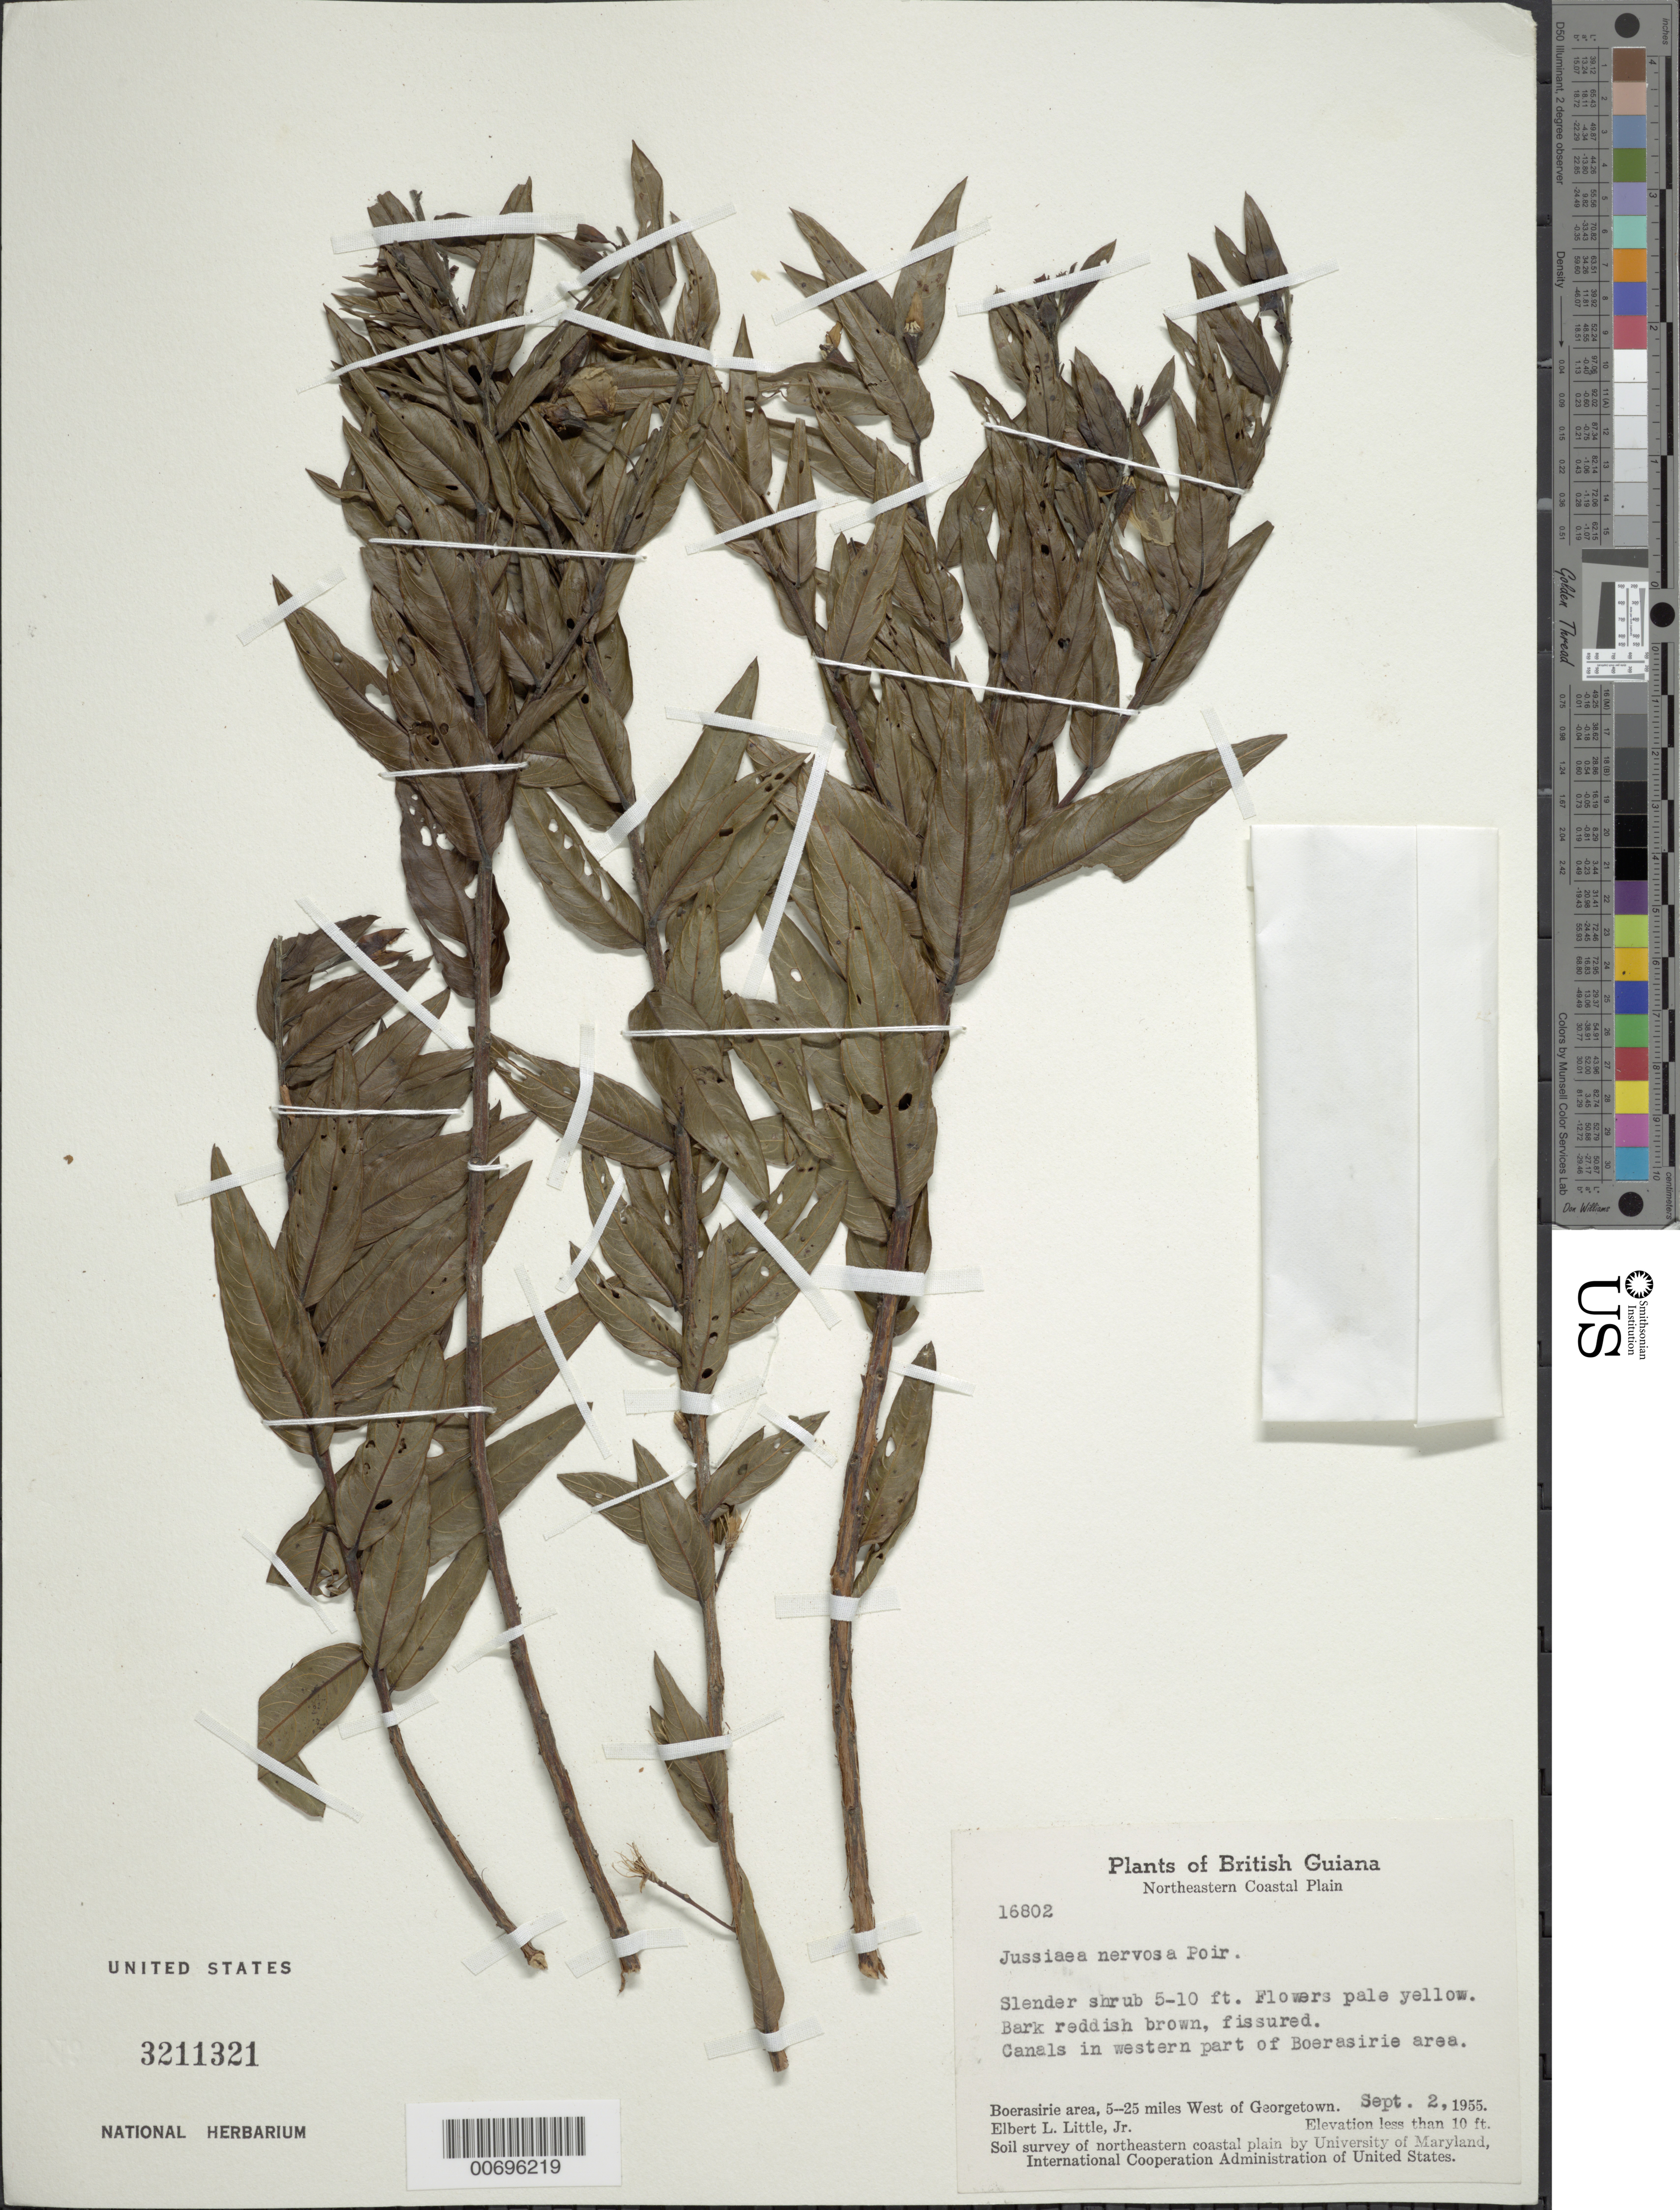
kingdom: Plantae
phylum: Tracheophyta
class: Magnoliopsida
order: Myrtales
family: Onagraceae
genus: Ludwigia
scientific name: Ludwigia nervosa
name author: (Poir.) H. Hara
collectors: E. L. Little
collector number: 16802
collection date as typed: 2-Sep-55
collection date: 1955-09-02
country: Guyana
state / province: Essequibo Isl-W. Demerara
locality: Boerasirie area, Bonasika R., 5-25 mi. W of Georgetown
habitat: Canals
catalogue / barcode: US 3211321